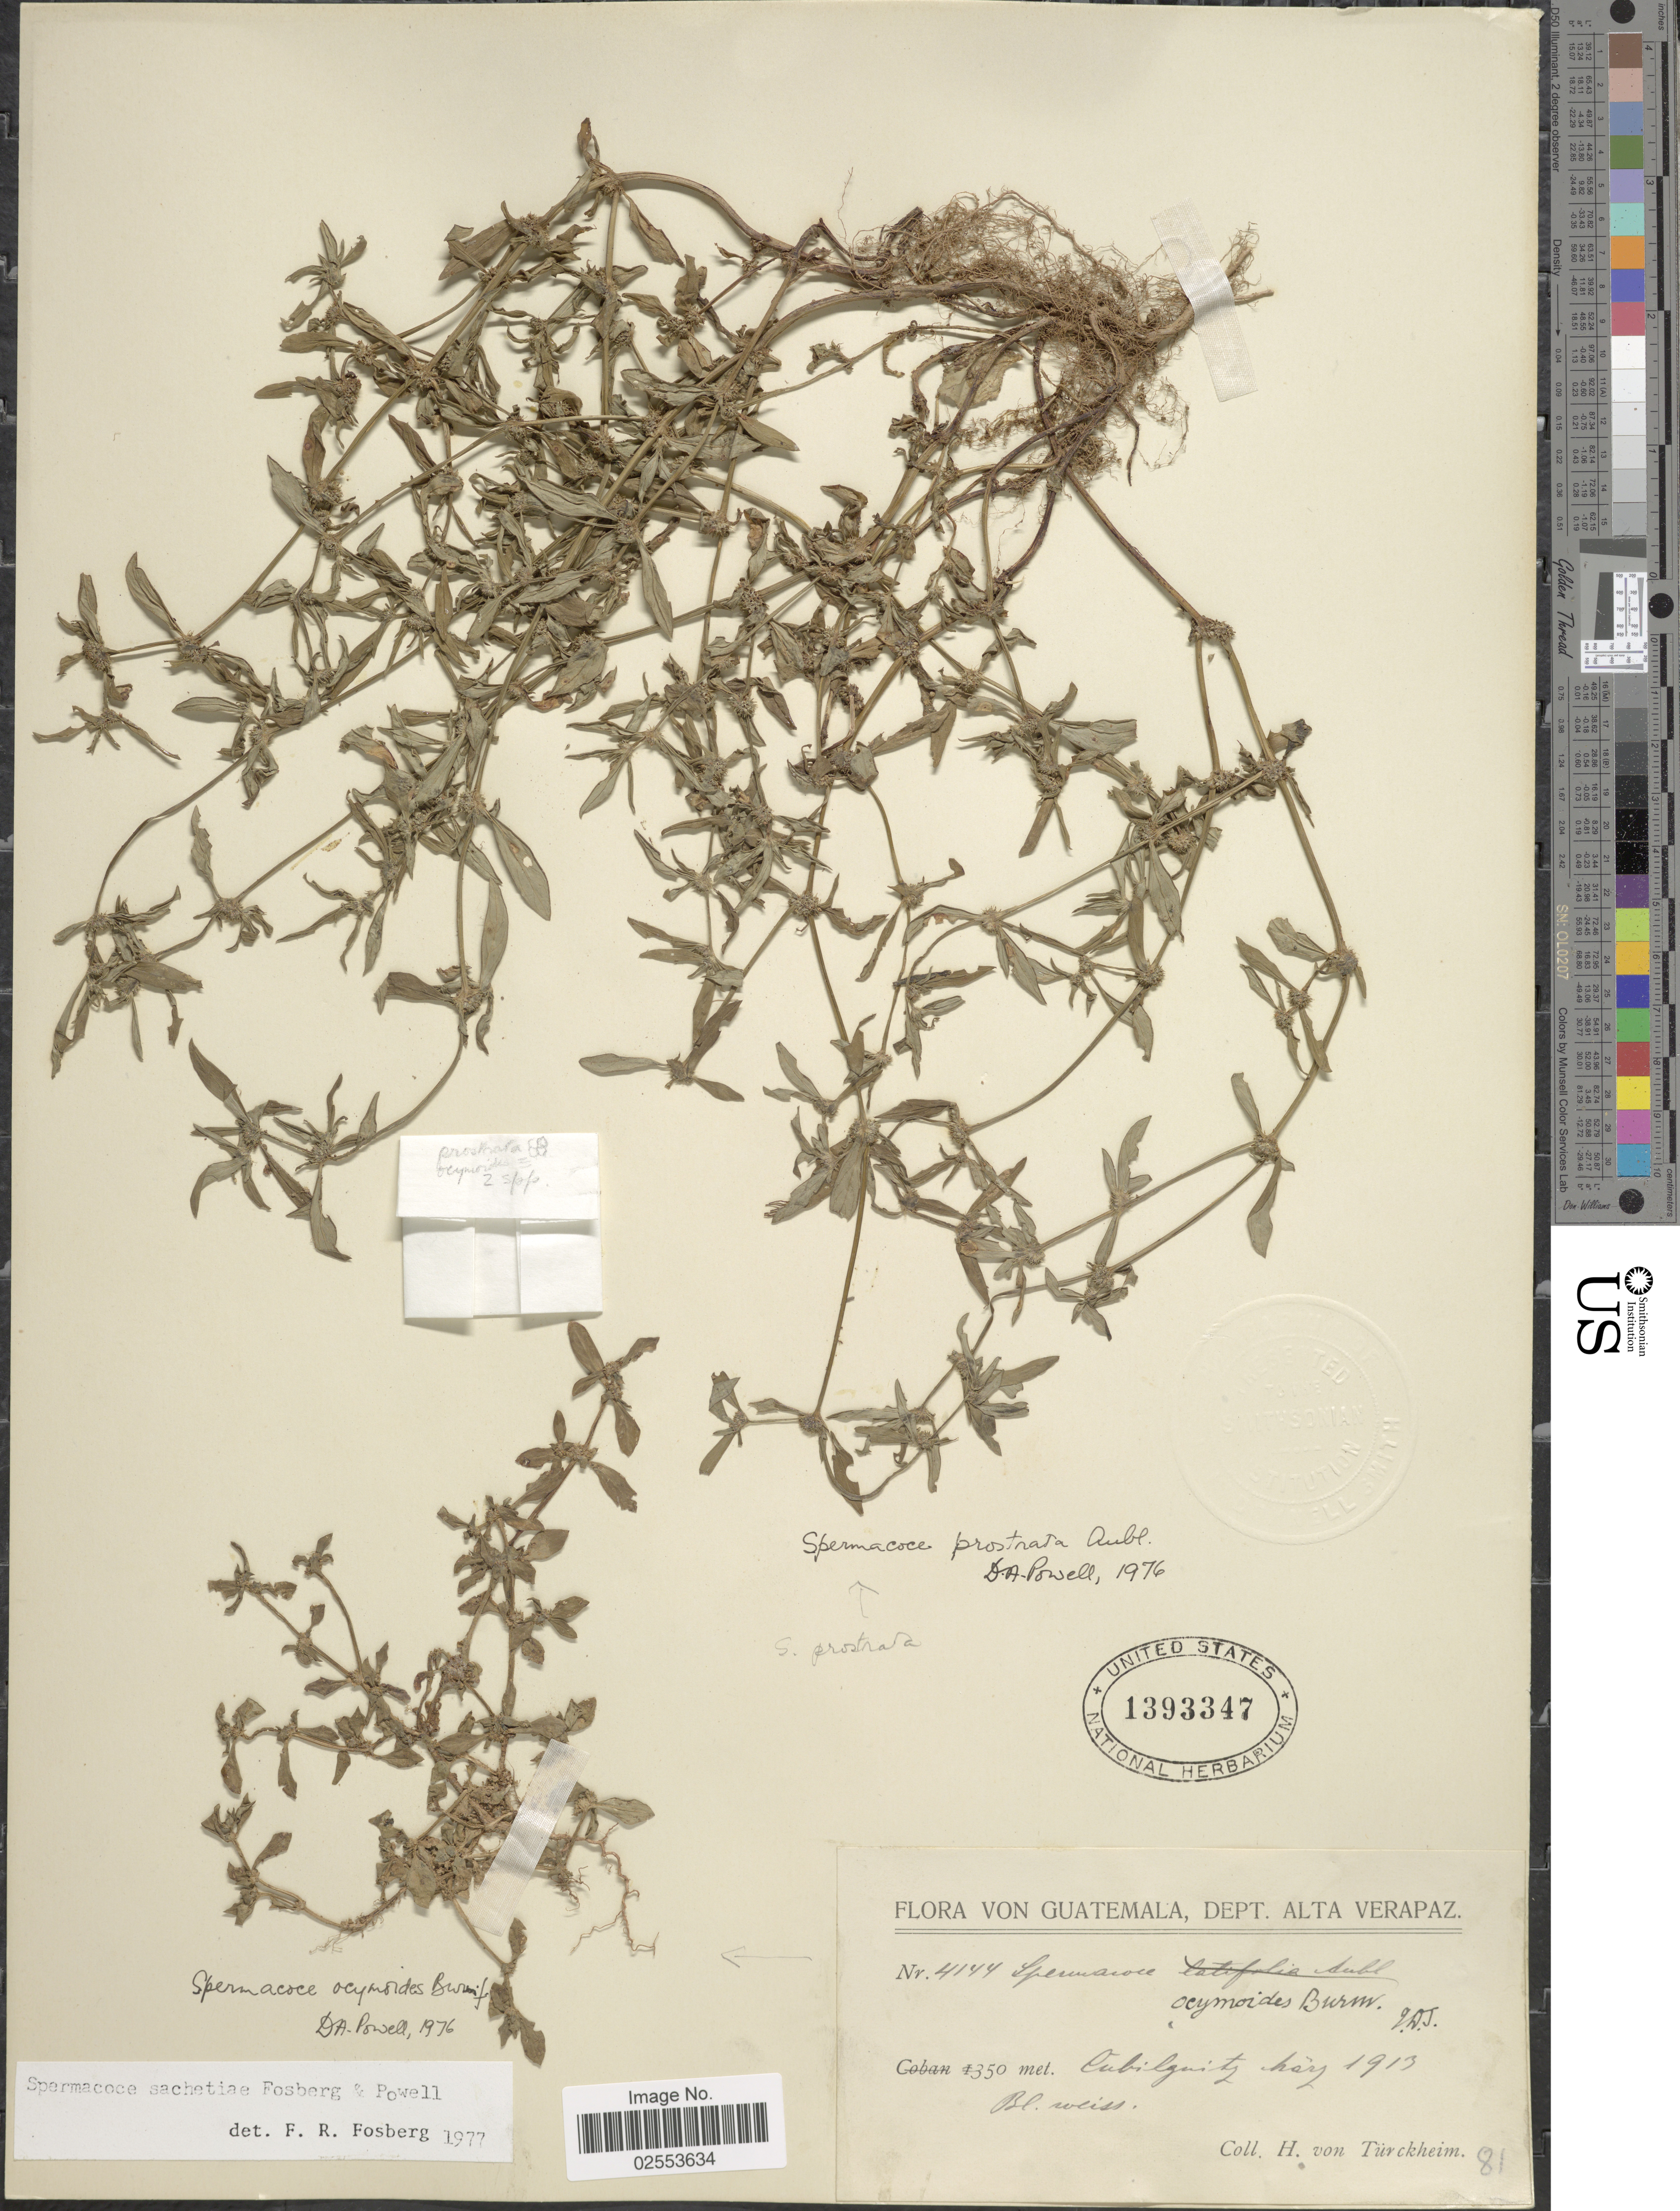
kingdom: Plantae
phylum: Tracheophyta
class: Magnoliopsida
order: Gentianales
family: Rubiaceae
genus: Spermacoce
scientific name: Spermacoce prostrata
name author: Aubl.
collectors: H. von Türckheim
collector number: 4144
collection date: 1913-05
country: Guatemala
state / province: Alta Verapaz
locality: Cubilguitz.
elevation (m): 350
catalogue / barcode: US 1393347